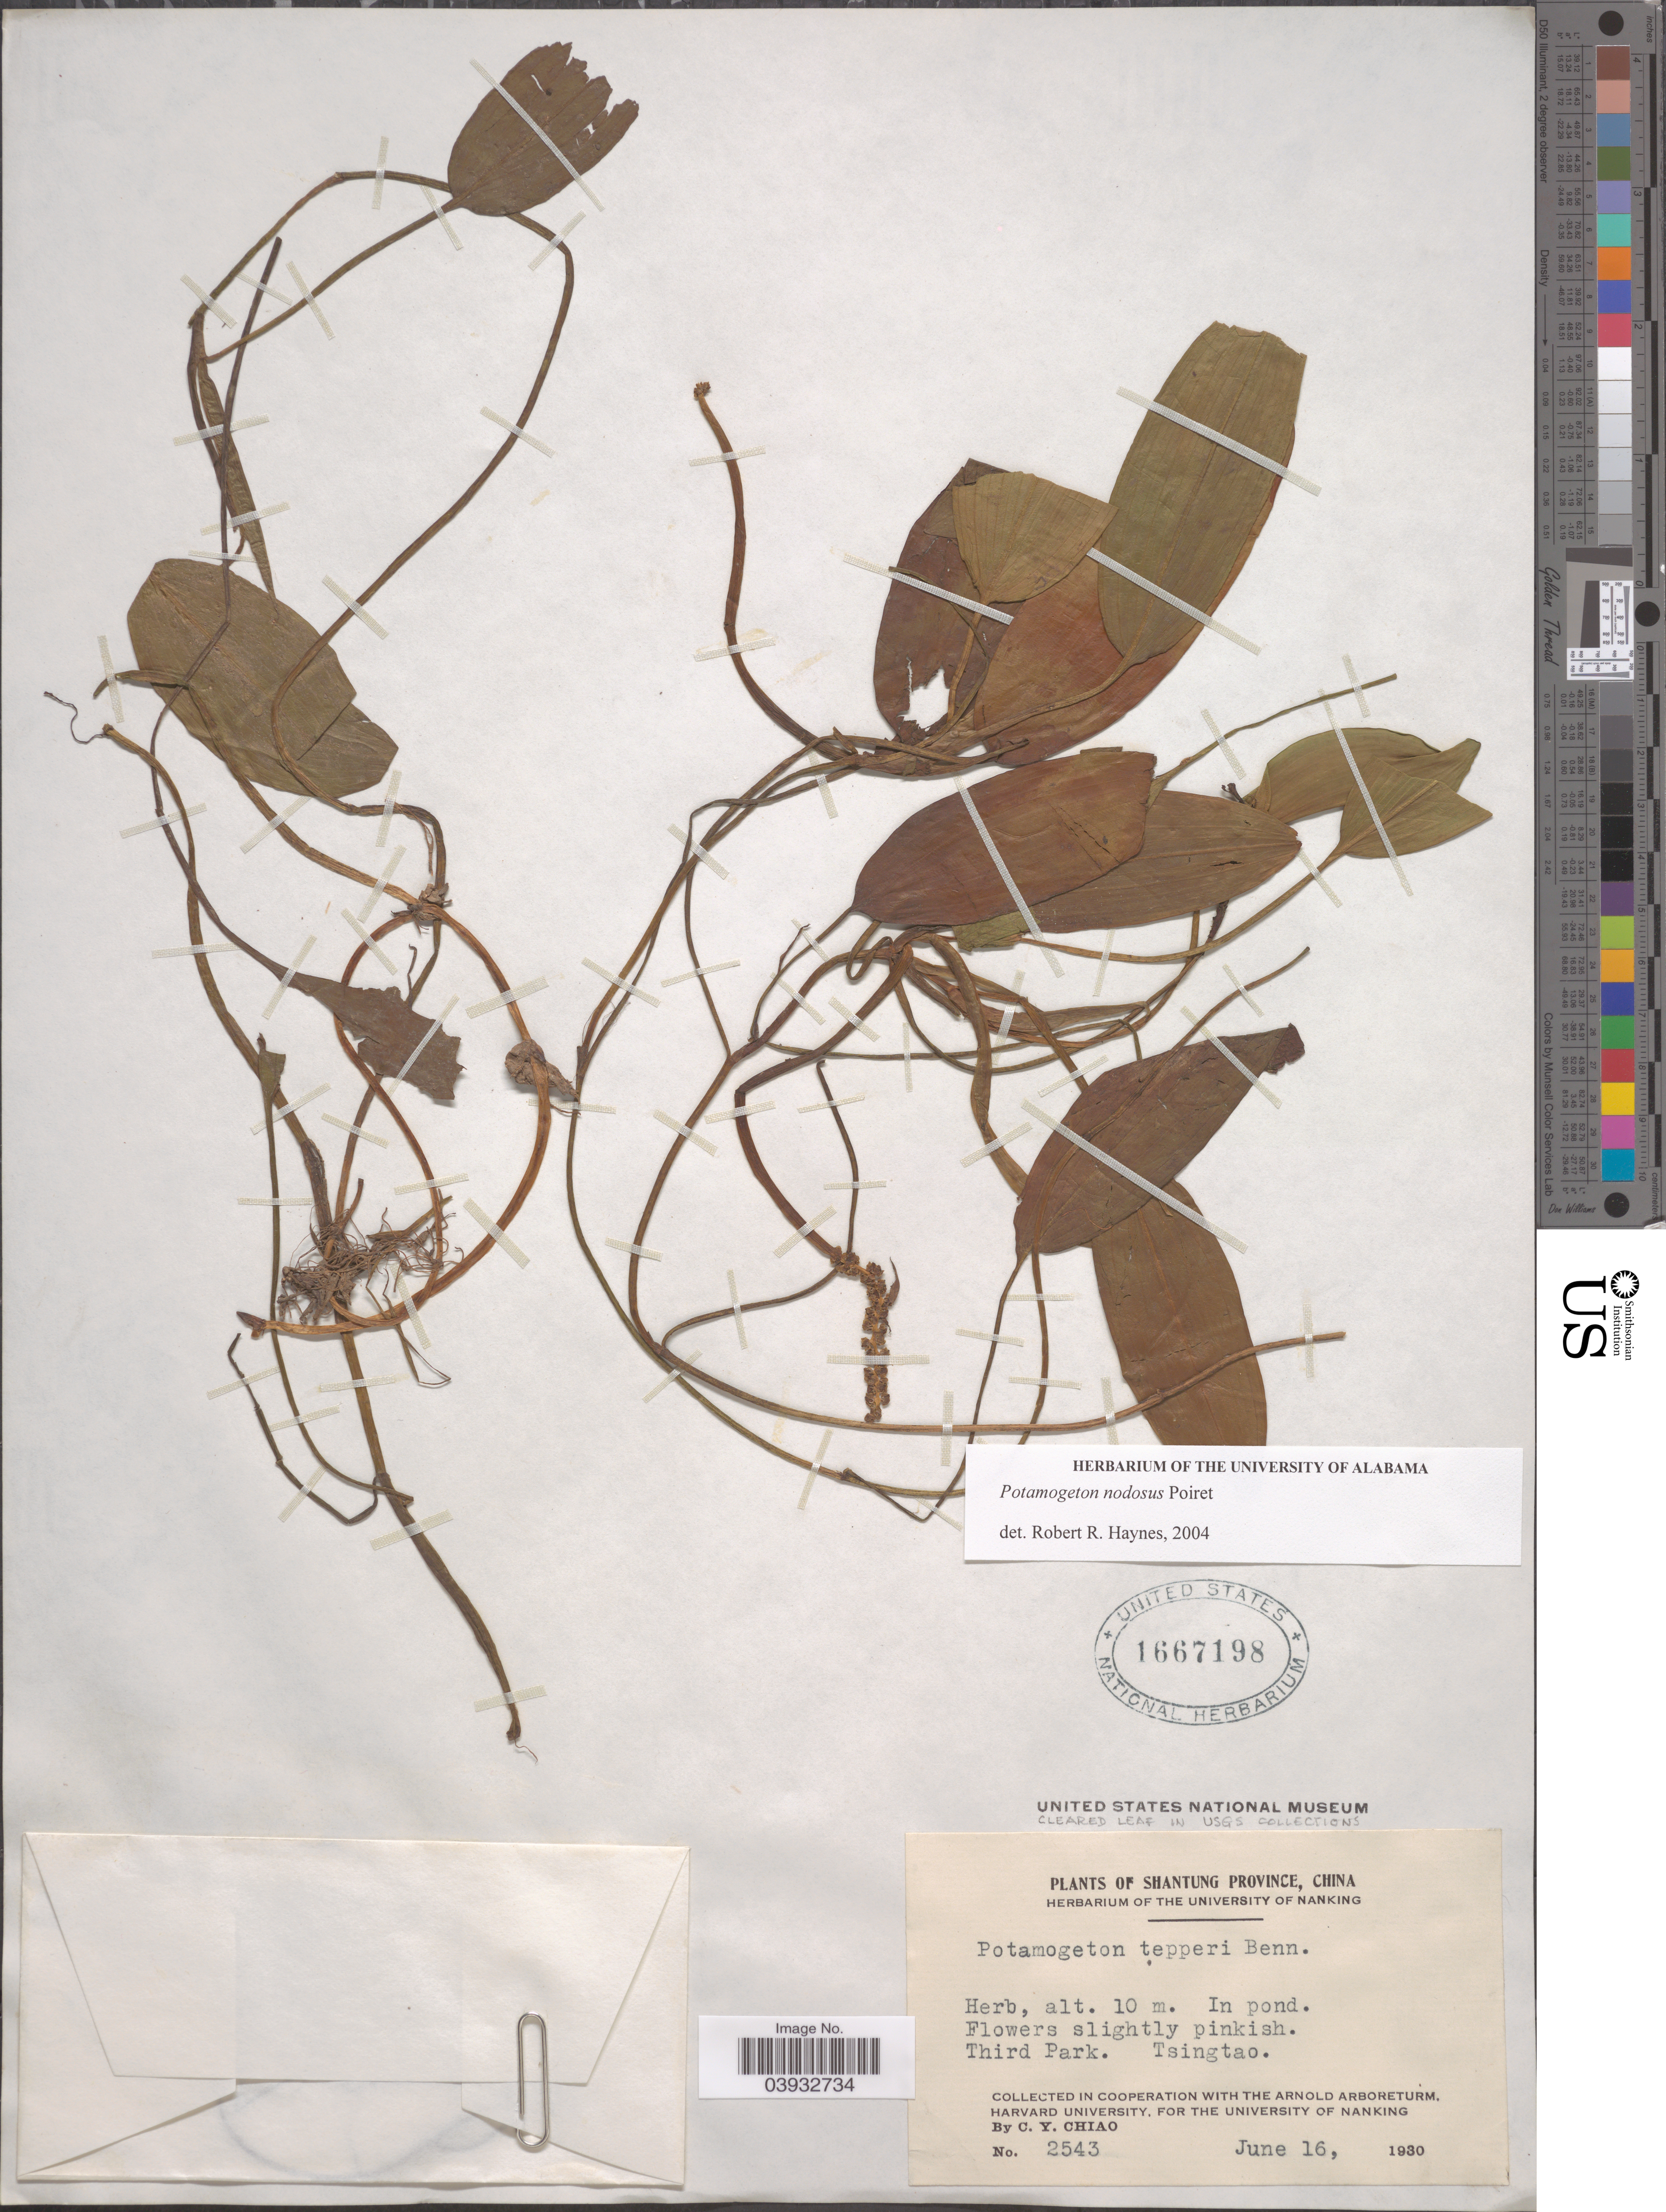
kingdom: Plantae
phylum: Tracheophyta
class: Liliopsida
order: Alismatales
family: Potamogetonaceae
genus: Potamogeton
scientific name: Potamogeton nodosus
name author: Poir.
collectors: C. Y. Chiao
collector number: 2543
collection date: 1930-06-16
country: China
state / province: Shandong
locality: Shantung Province. Third Park. Tsingtao.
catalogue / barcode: US 1667198